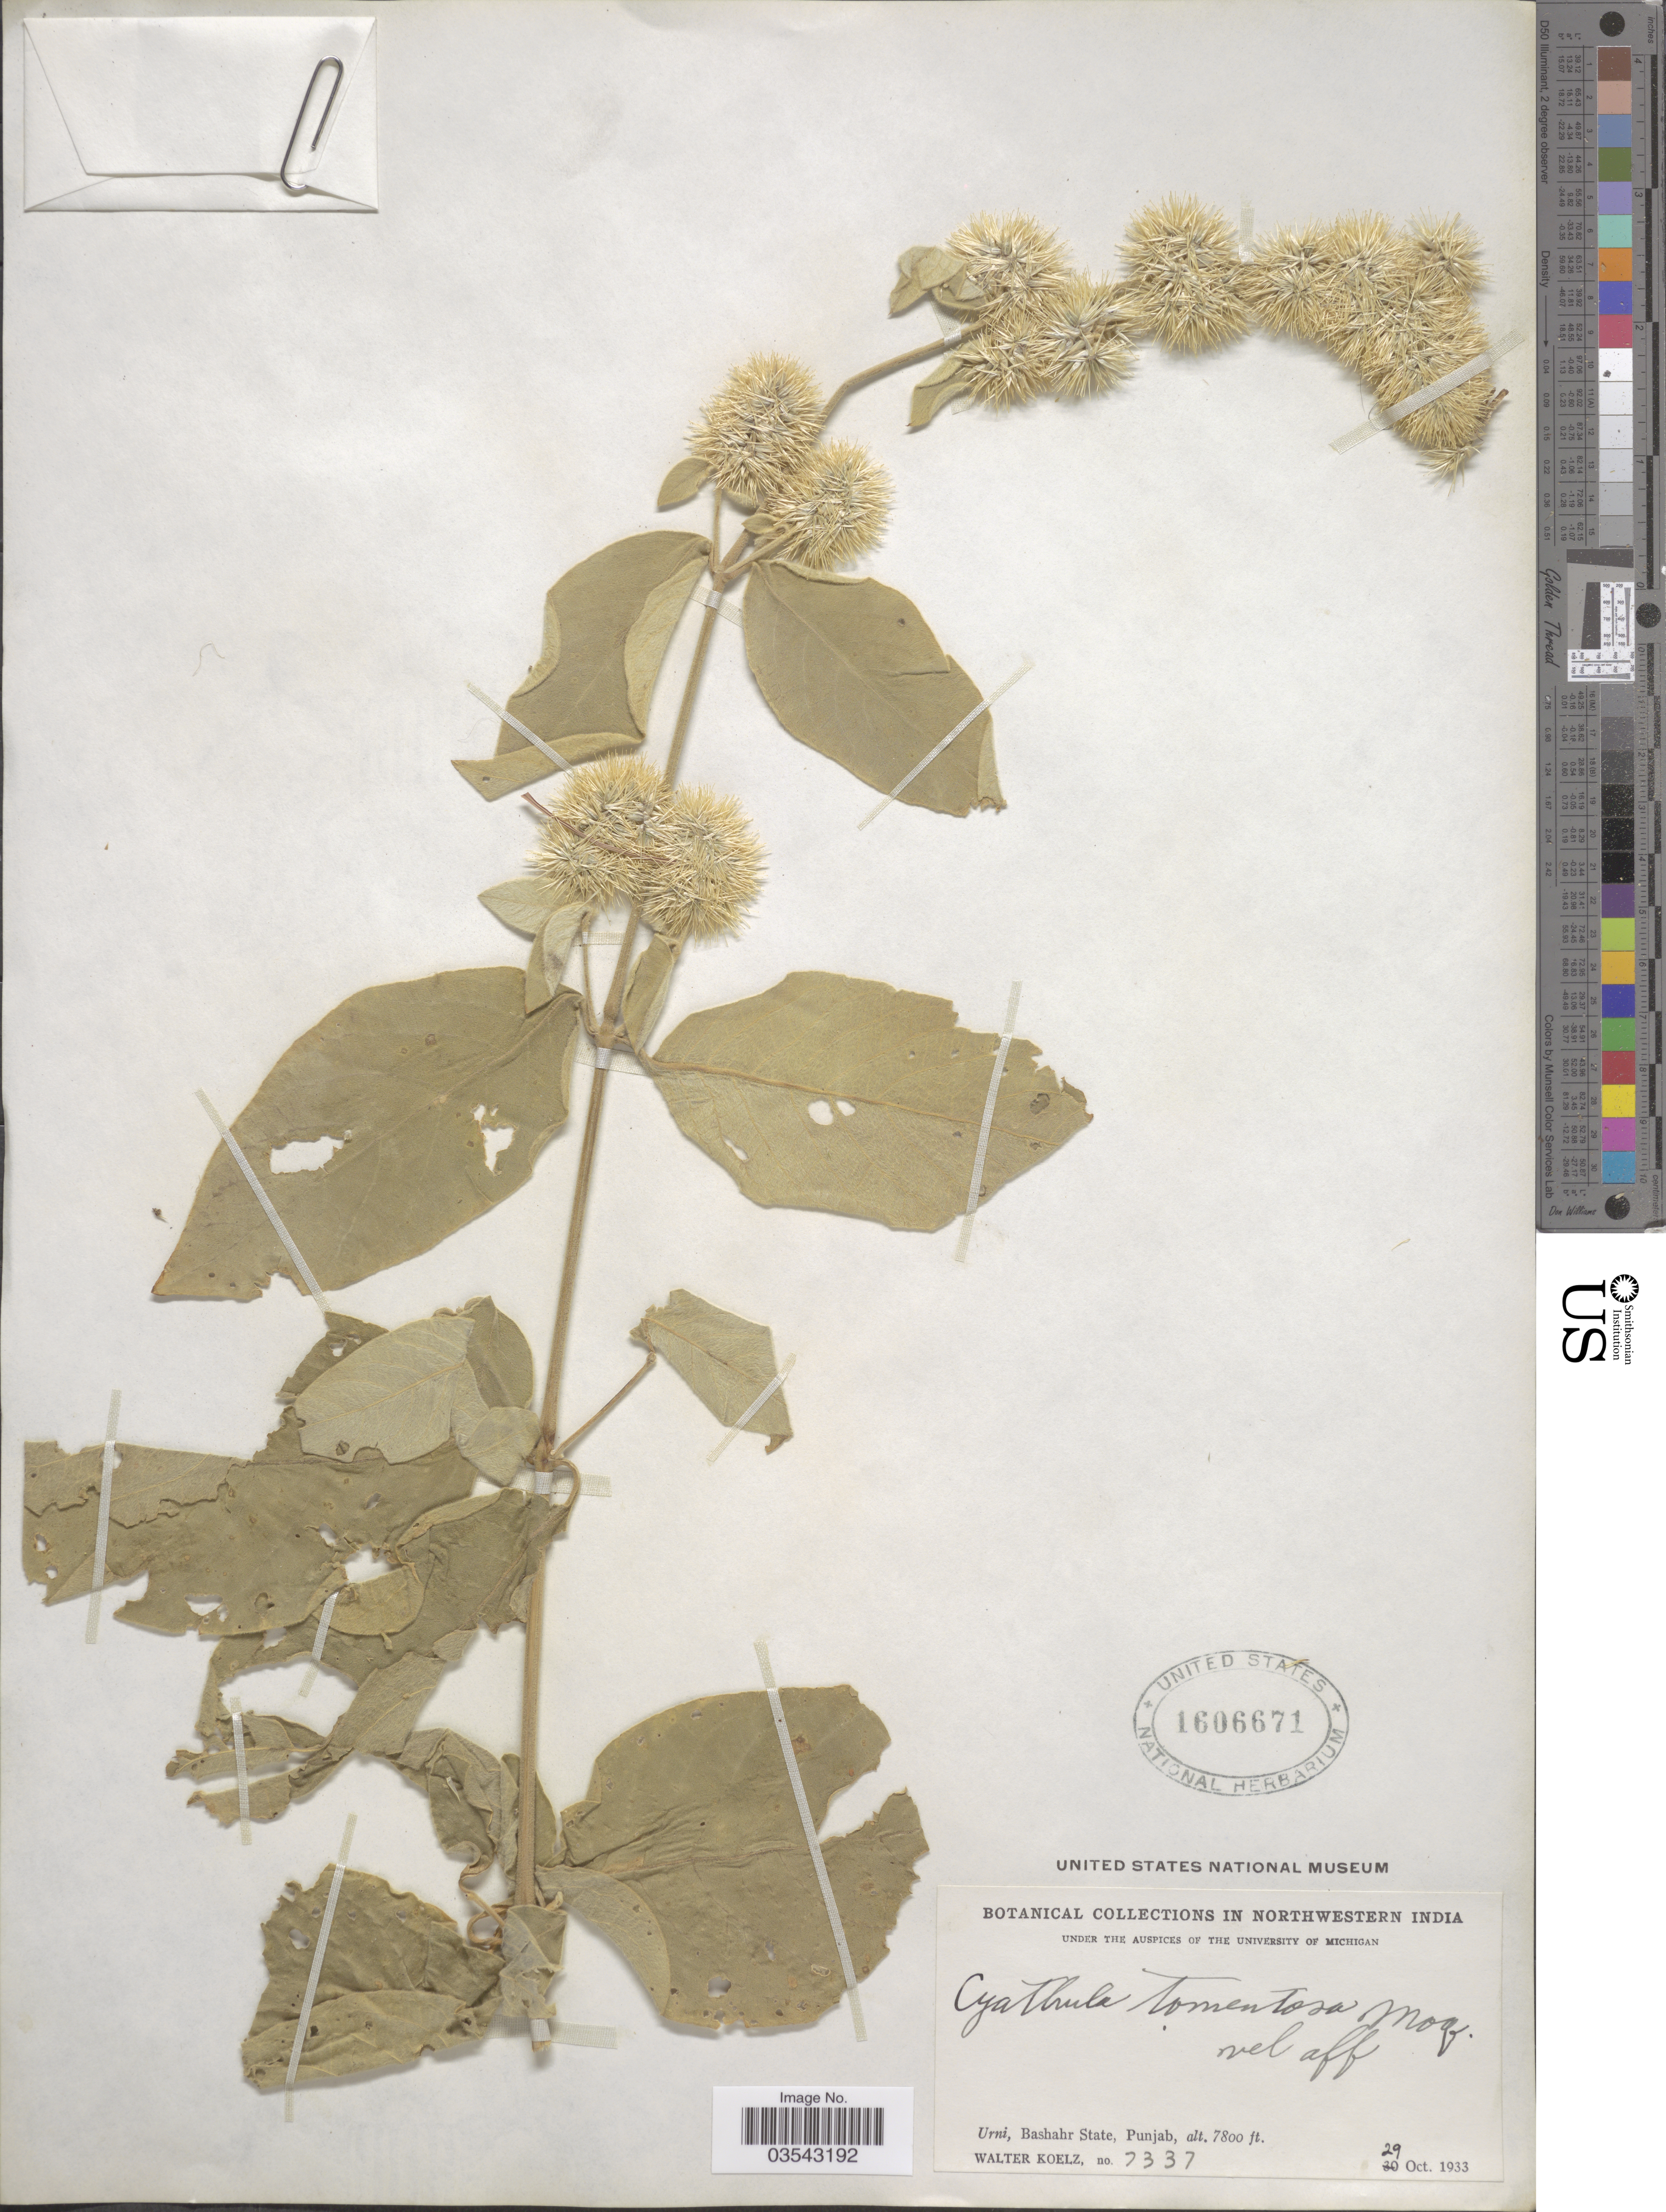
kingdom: Plantae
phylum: Tracheophyta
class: Magnoliopsida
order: Caryophyllales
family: Amaranthaceae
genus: Cyathula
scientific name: Cyathula tomentosa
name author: (Roth) Moq.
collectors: W. N. Koelz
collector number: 7337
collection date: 1933-10-29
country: India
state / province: Punjab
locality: Northwestern India. Urni, Bashahr State.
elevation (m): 2377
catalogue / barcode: US 1606671